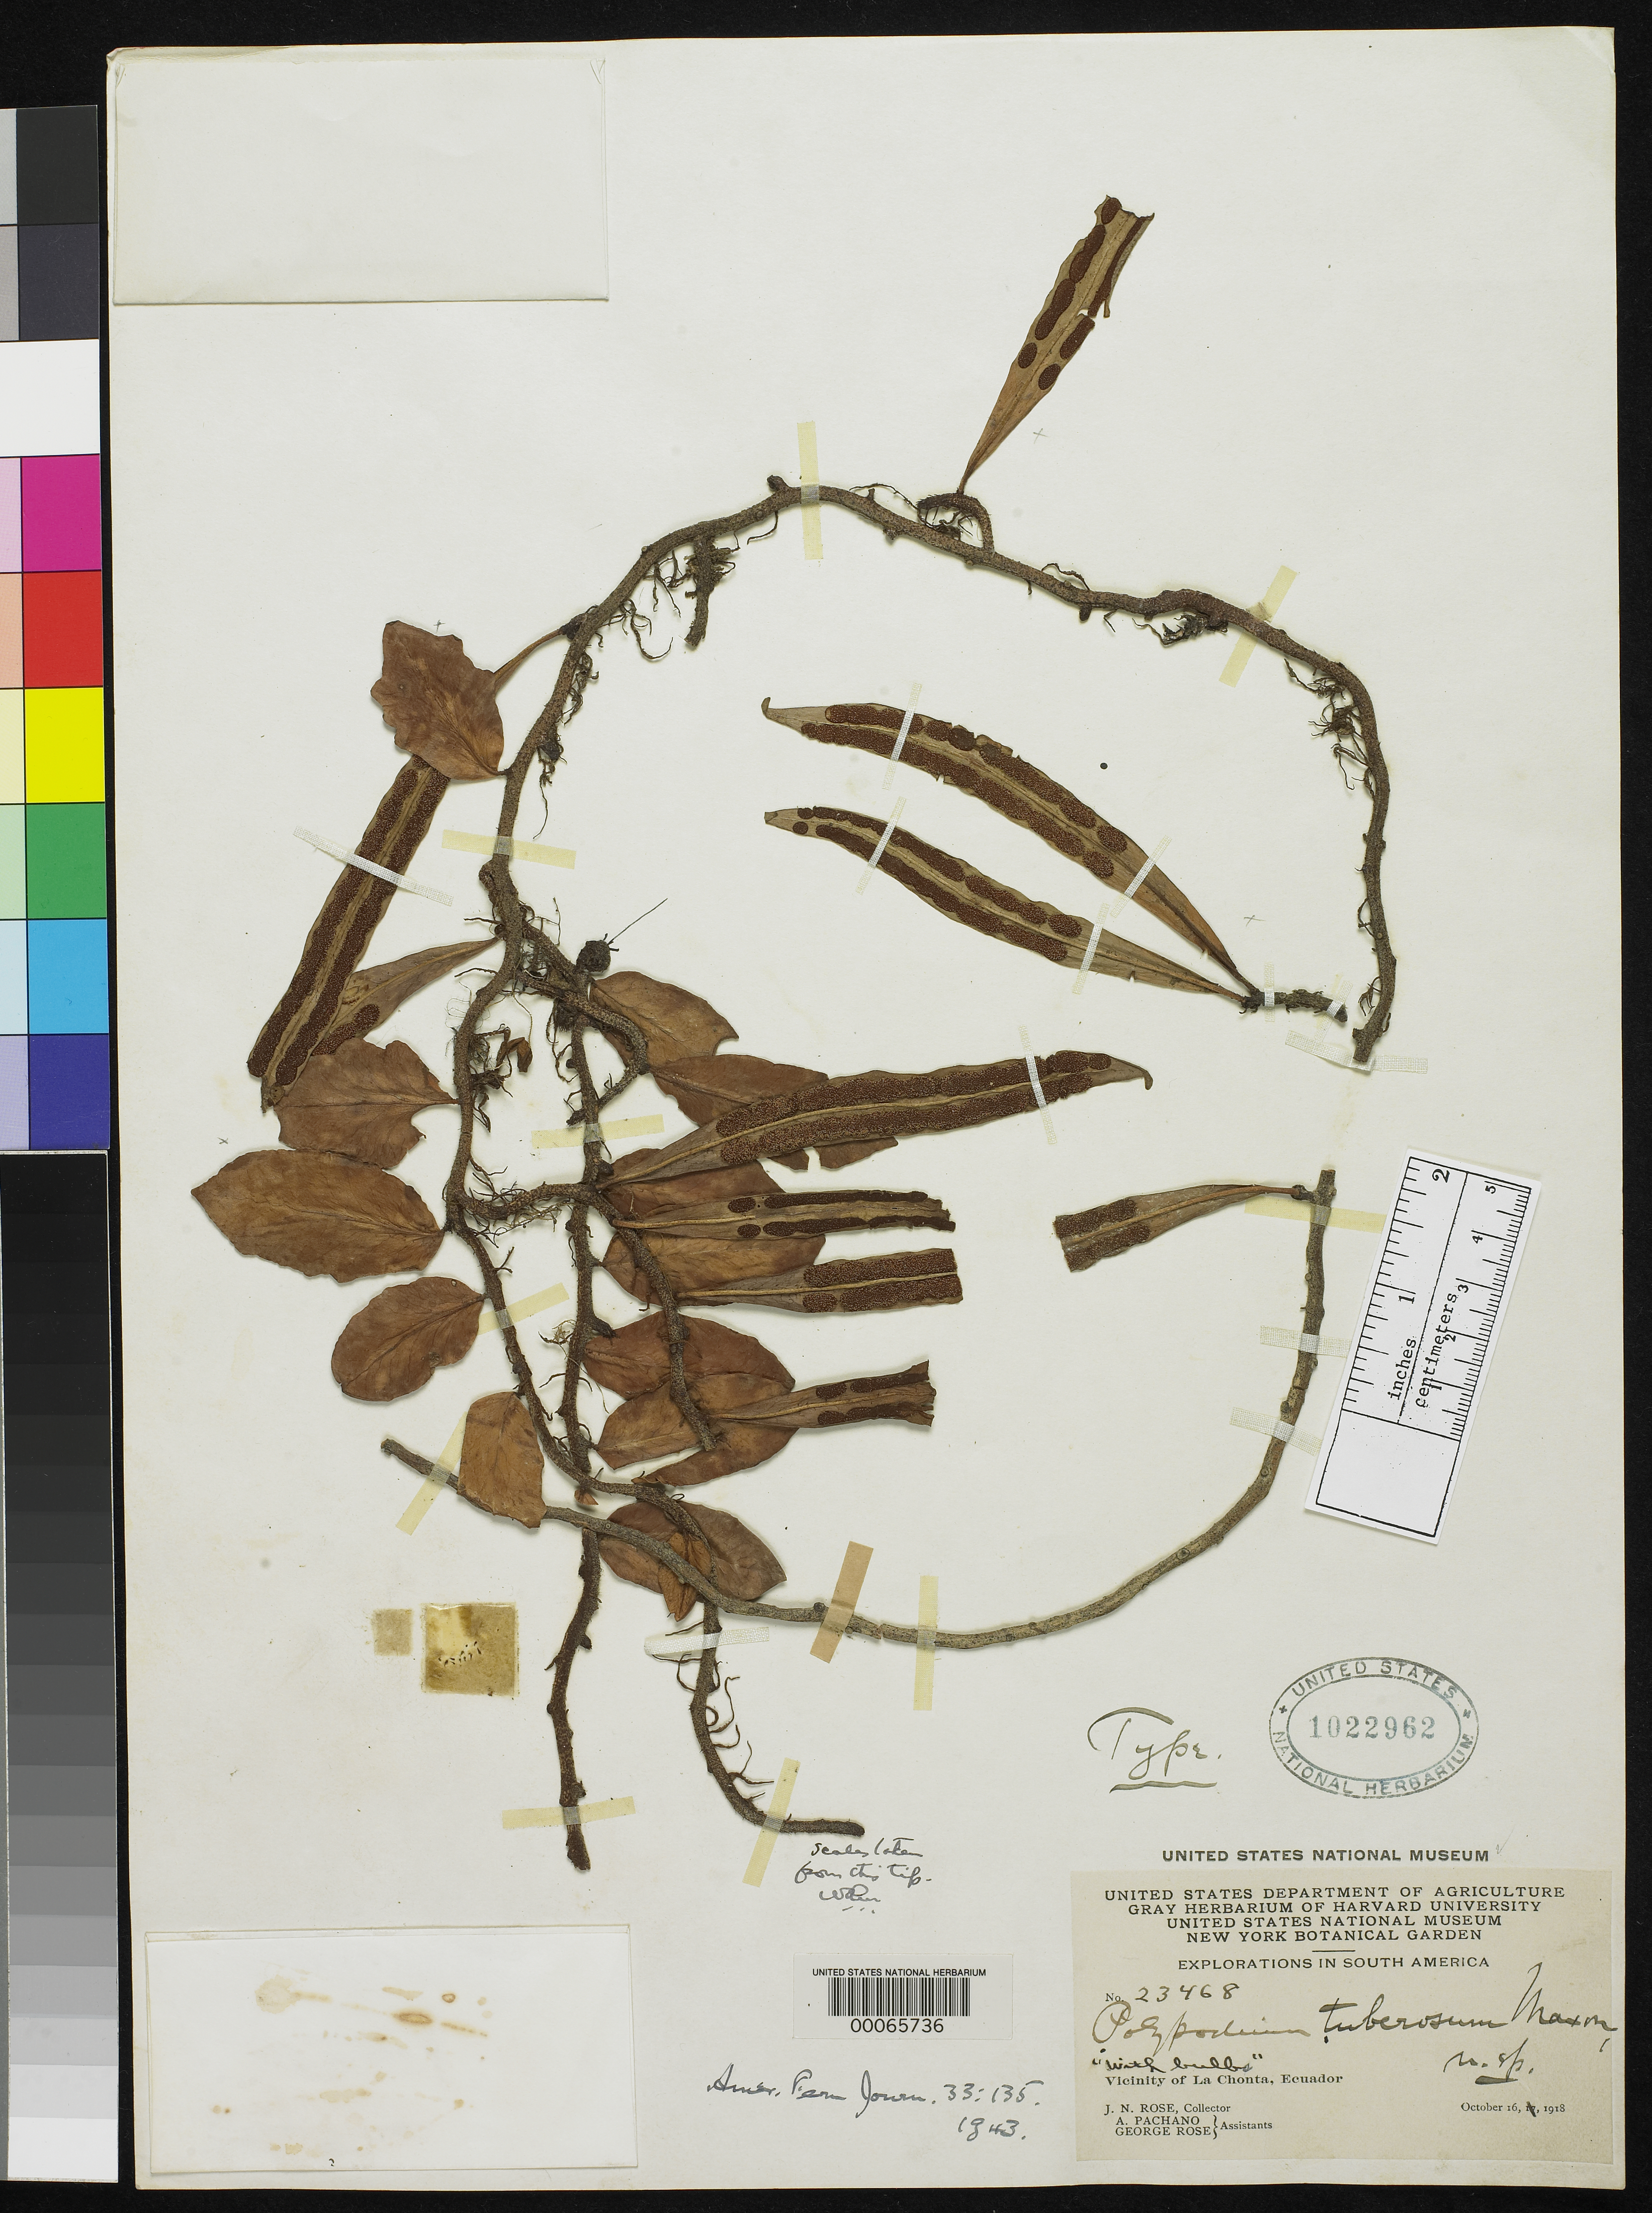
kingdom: Plantae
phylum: Tracheophyta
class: Polypodiopsida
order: Polypodiales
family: Polypodiaceae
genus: Polypodium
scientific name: Polypodium tuberosum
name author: Maxon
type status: Holotype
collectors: J. N. Rose, A. Pachano & G. Rose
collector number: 23468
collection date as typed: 16 Oct 1918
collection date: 1918-10-16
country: Ecuador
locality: Vicinity of La Chonta.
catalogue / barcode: US 1022962